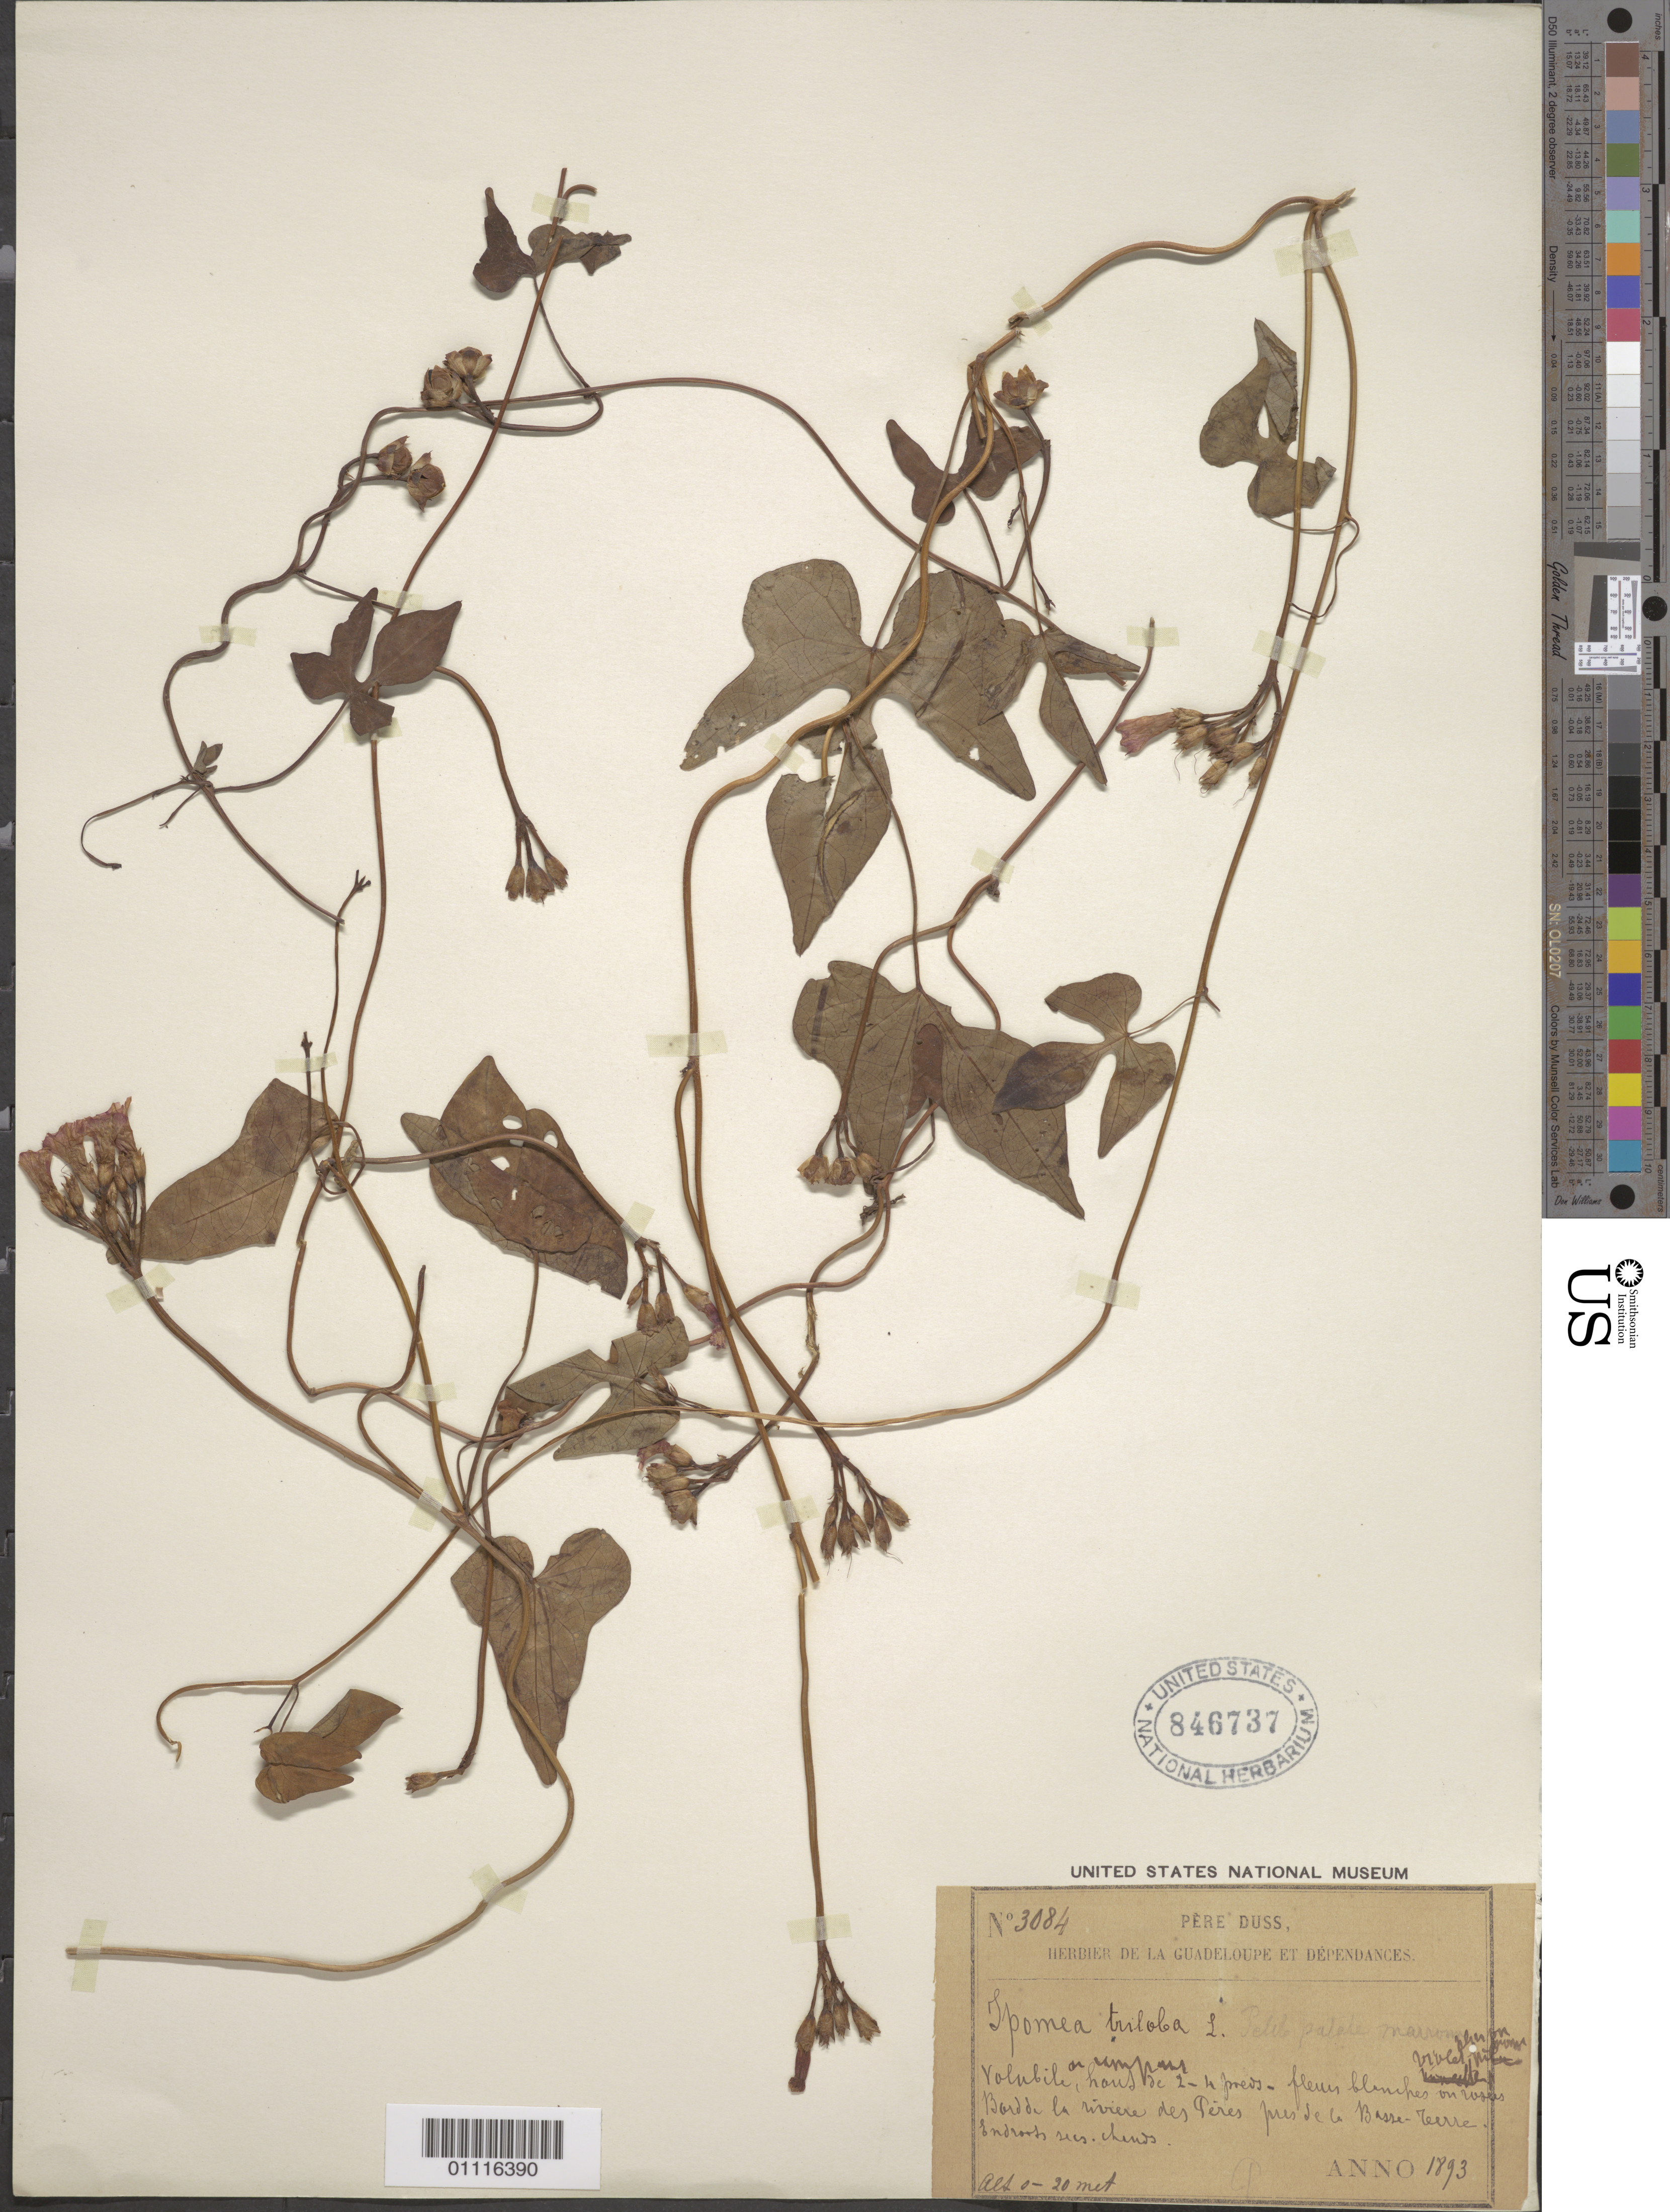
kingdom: Plantae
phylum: Tracheophyta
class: Magnoliopsida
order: Solanales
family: Convolvulaceae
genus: Ipomoea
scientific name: Ipomoea triloba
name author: L.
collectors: Père Duss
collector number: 3084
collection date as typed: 1893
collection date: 1893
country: Guadeloupe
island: Basse Terre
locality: Bordde la rivier des Peres pres de la Basse-Terre. Endroits secs chands.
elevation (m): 0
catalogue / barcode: US 846737